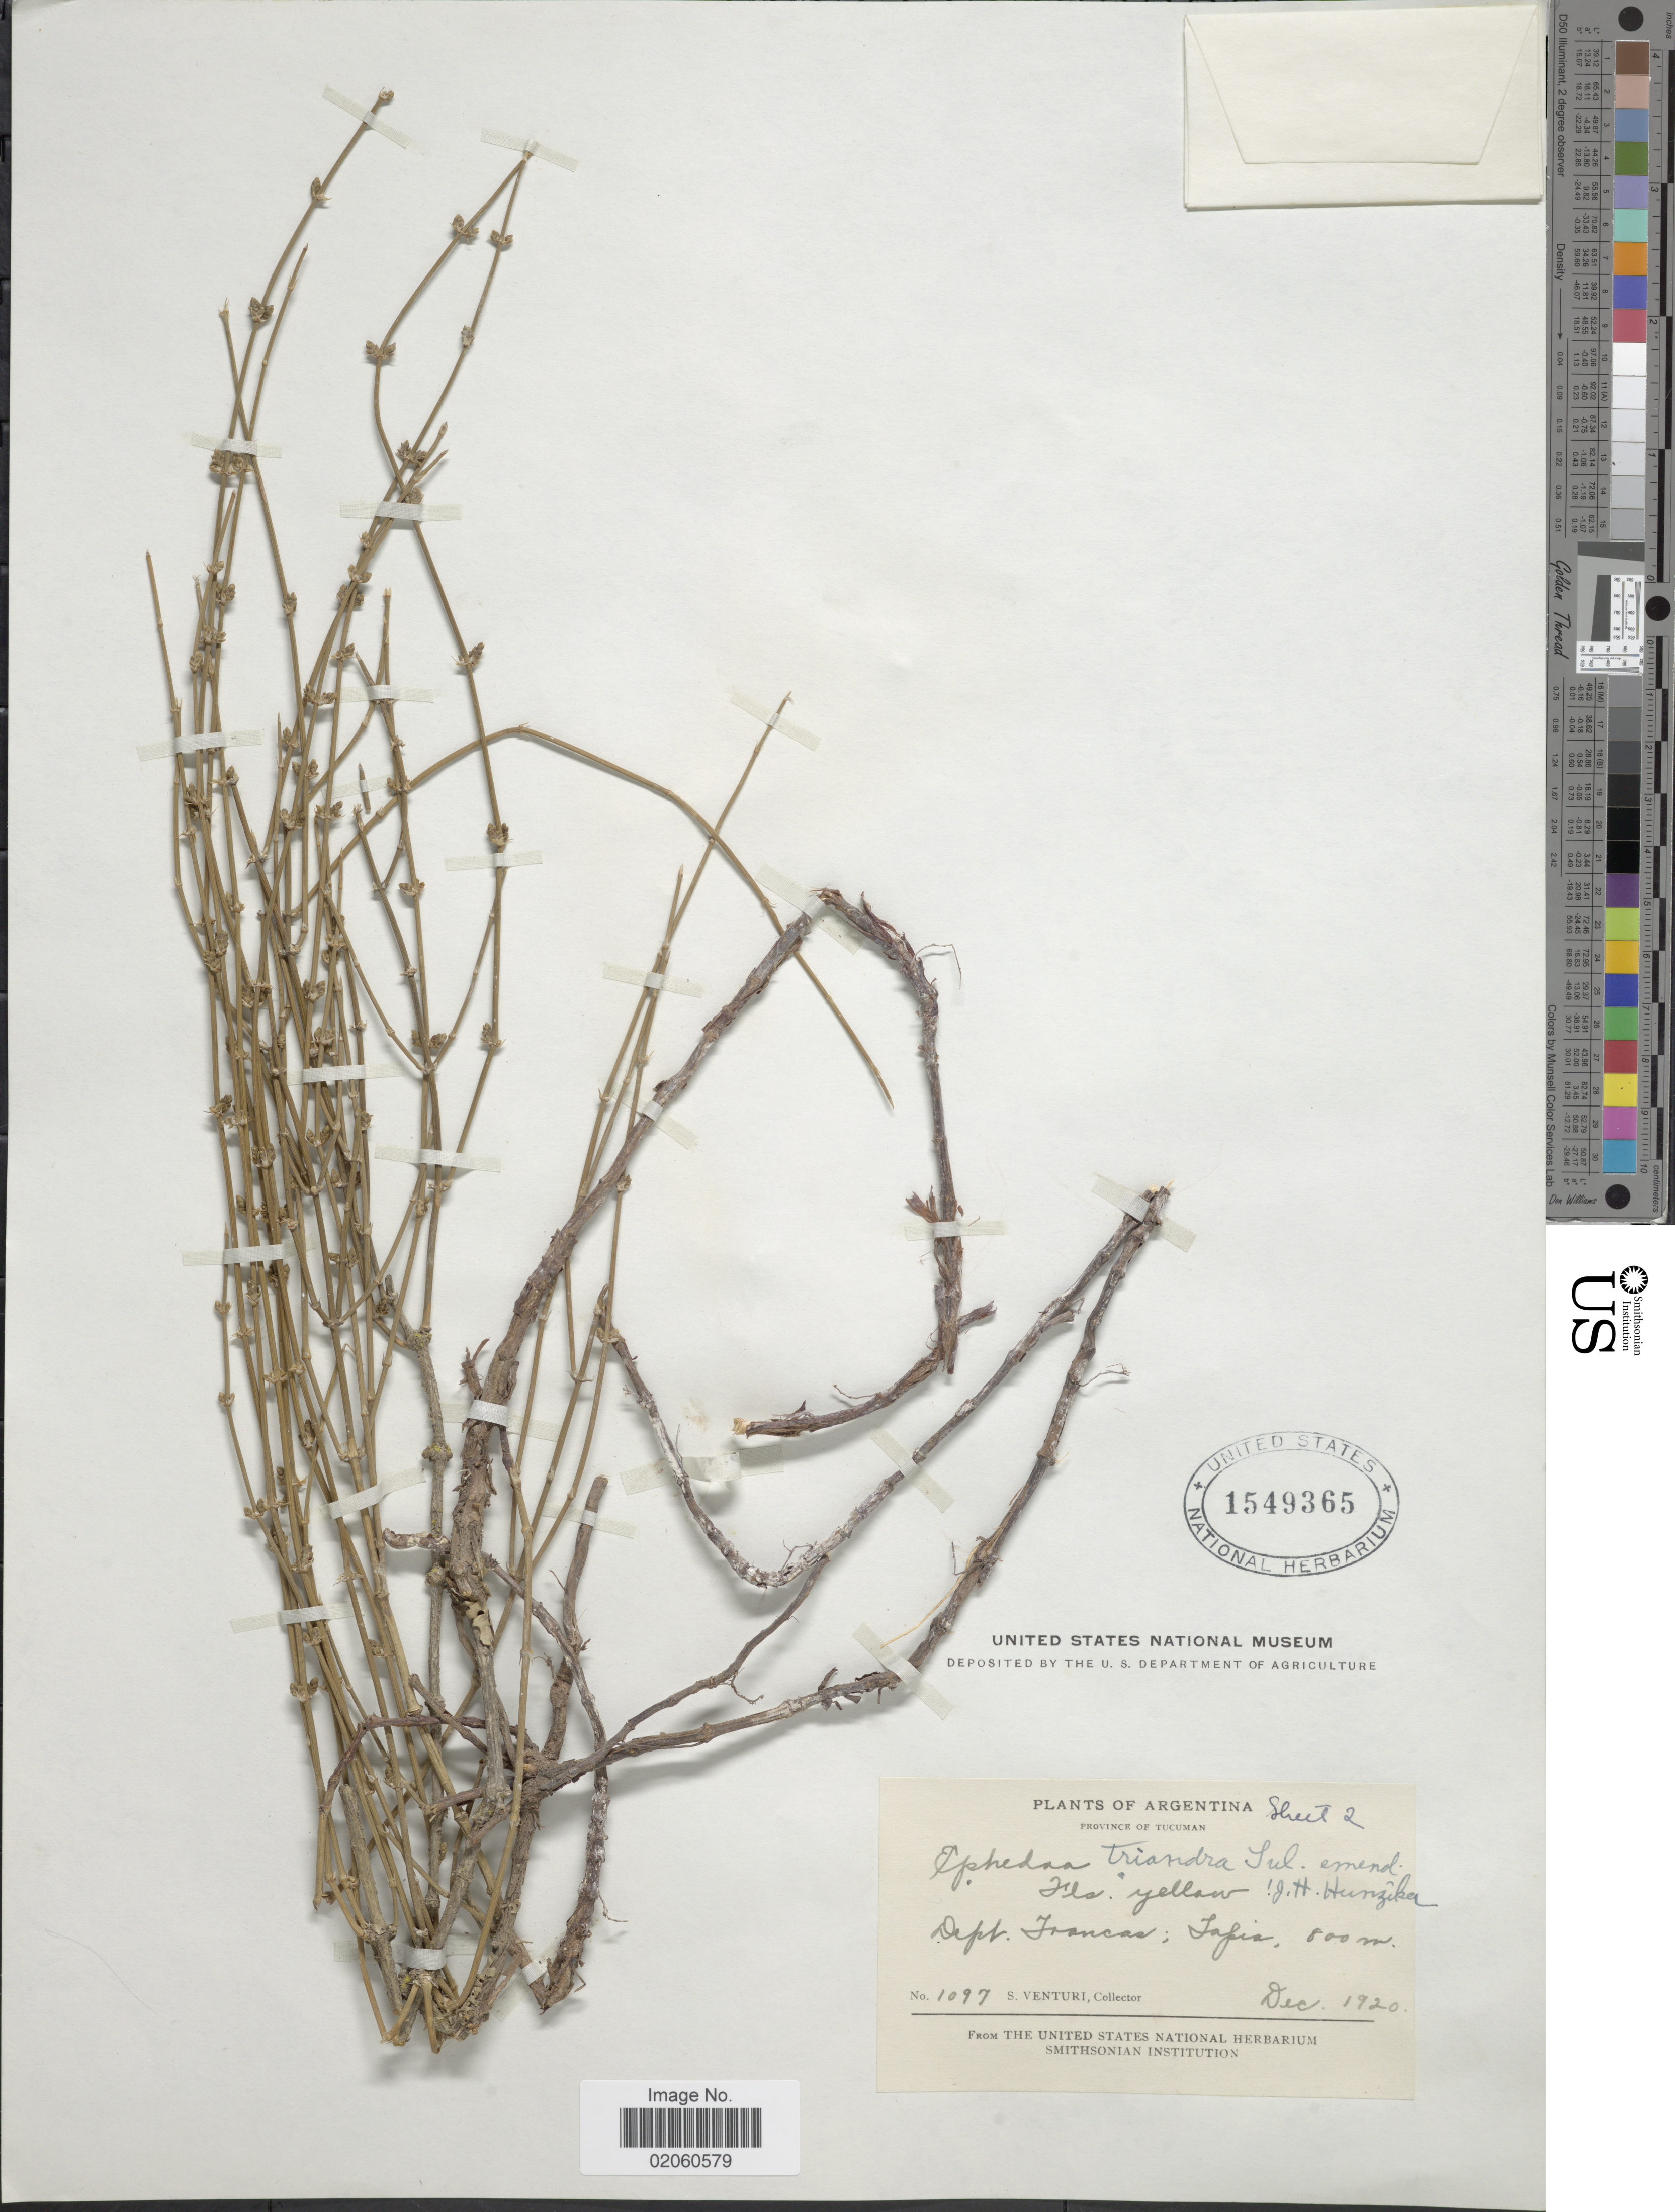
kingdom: Plantae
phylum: Tracheophyta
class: Gnetopsida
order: Ephedrales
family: Ephedraceae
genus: Ephedra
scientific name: Ephedra triandra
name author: Tul.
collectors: S. Venturi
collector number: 1097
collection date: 1920-12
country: Argentina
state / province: Tucuman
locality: Dept. Trancas; Tapia.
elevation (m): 800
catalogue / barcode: US 1549365